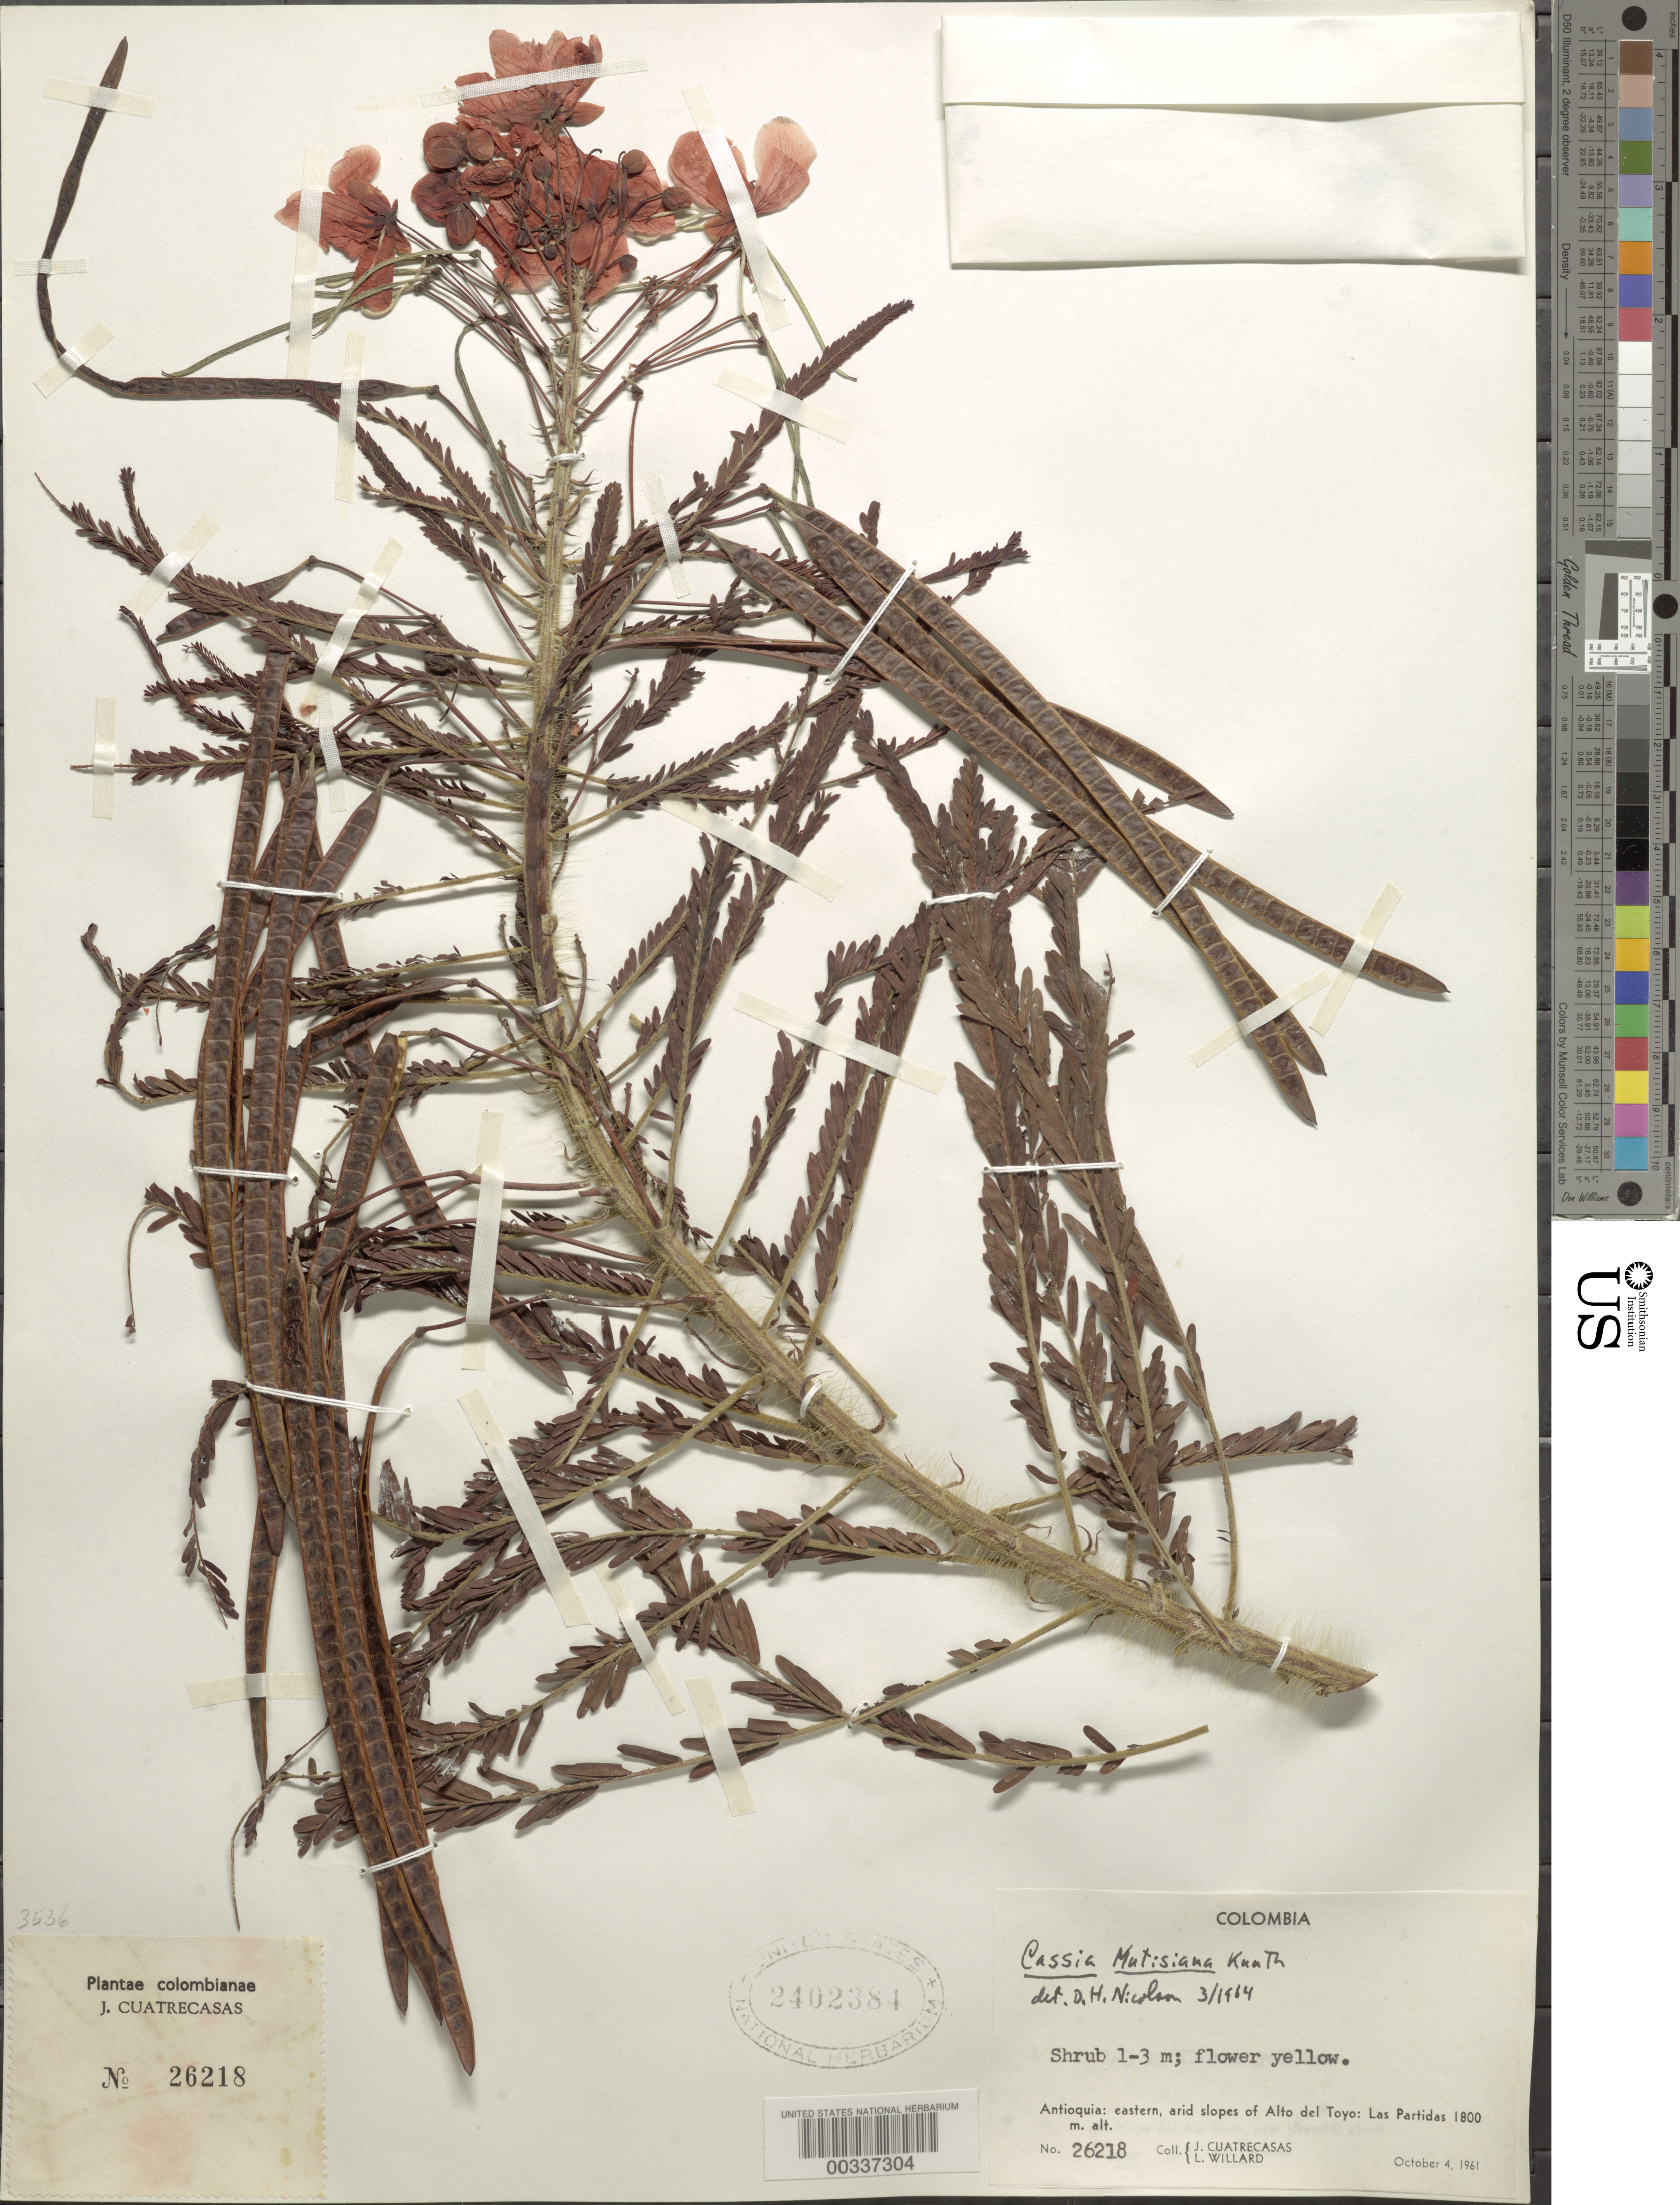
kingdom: Plantae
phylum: Tracheophyta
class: Magnoliopsida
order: Fabales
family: Fabaceae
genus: Senna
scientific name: Senna mutisiana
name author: (Kunth) H.S. Irwin & Barneby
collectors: J. Cuatrecasas & L. Willard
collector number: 26218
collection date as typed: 04 Oct 1961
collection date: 1961-10-04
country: Colombia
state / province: Antioquia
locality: Eastern, arid slopes of Alto del Toyo; las Partidas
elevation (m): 1800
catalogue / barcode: US 2402384